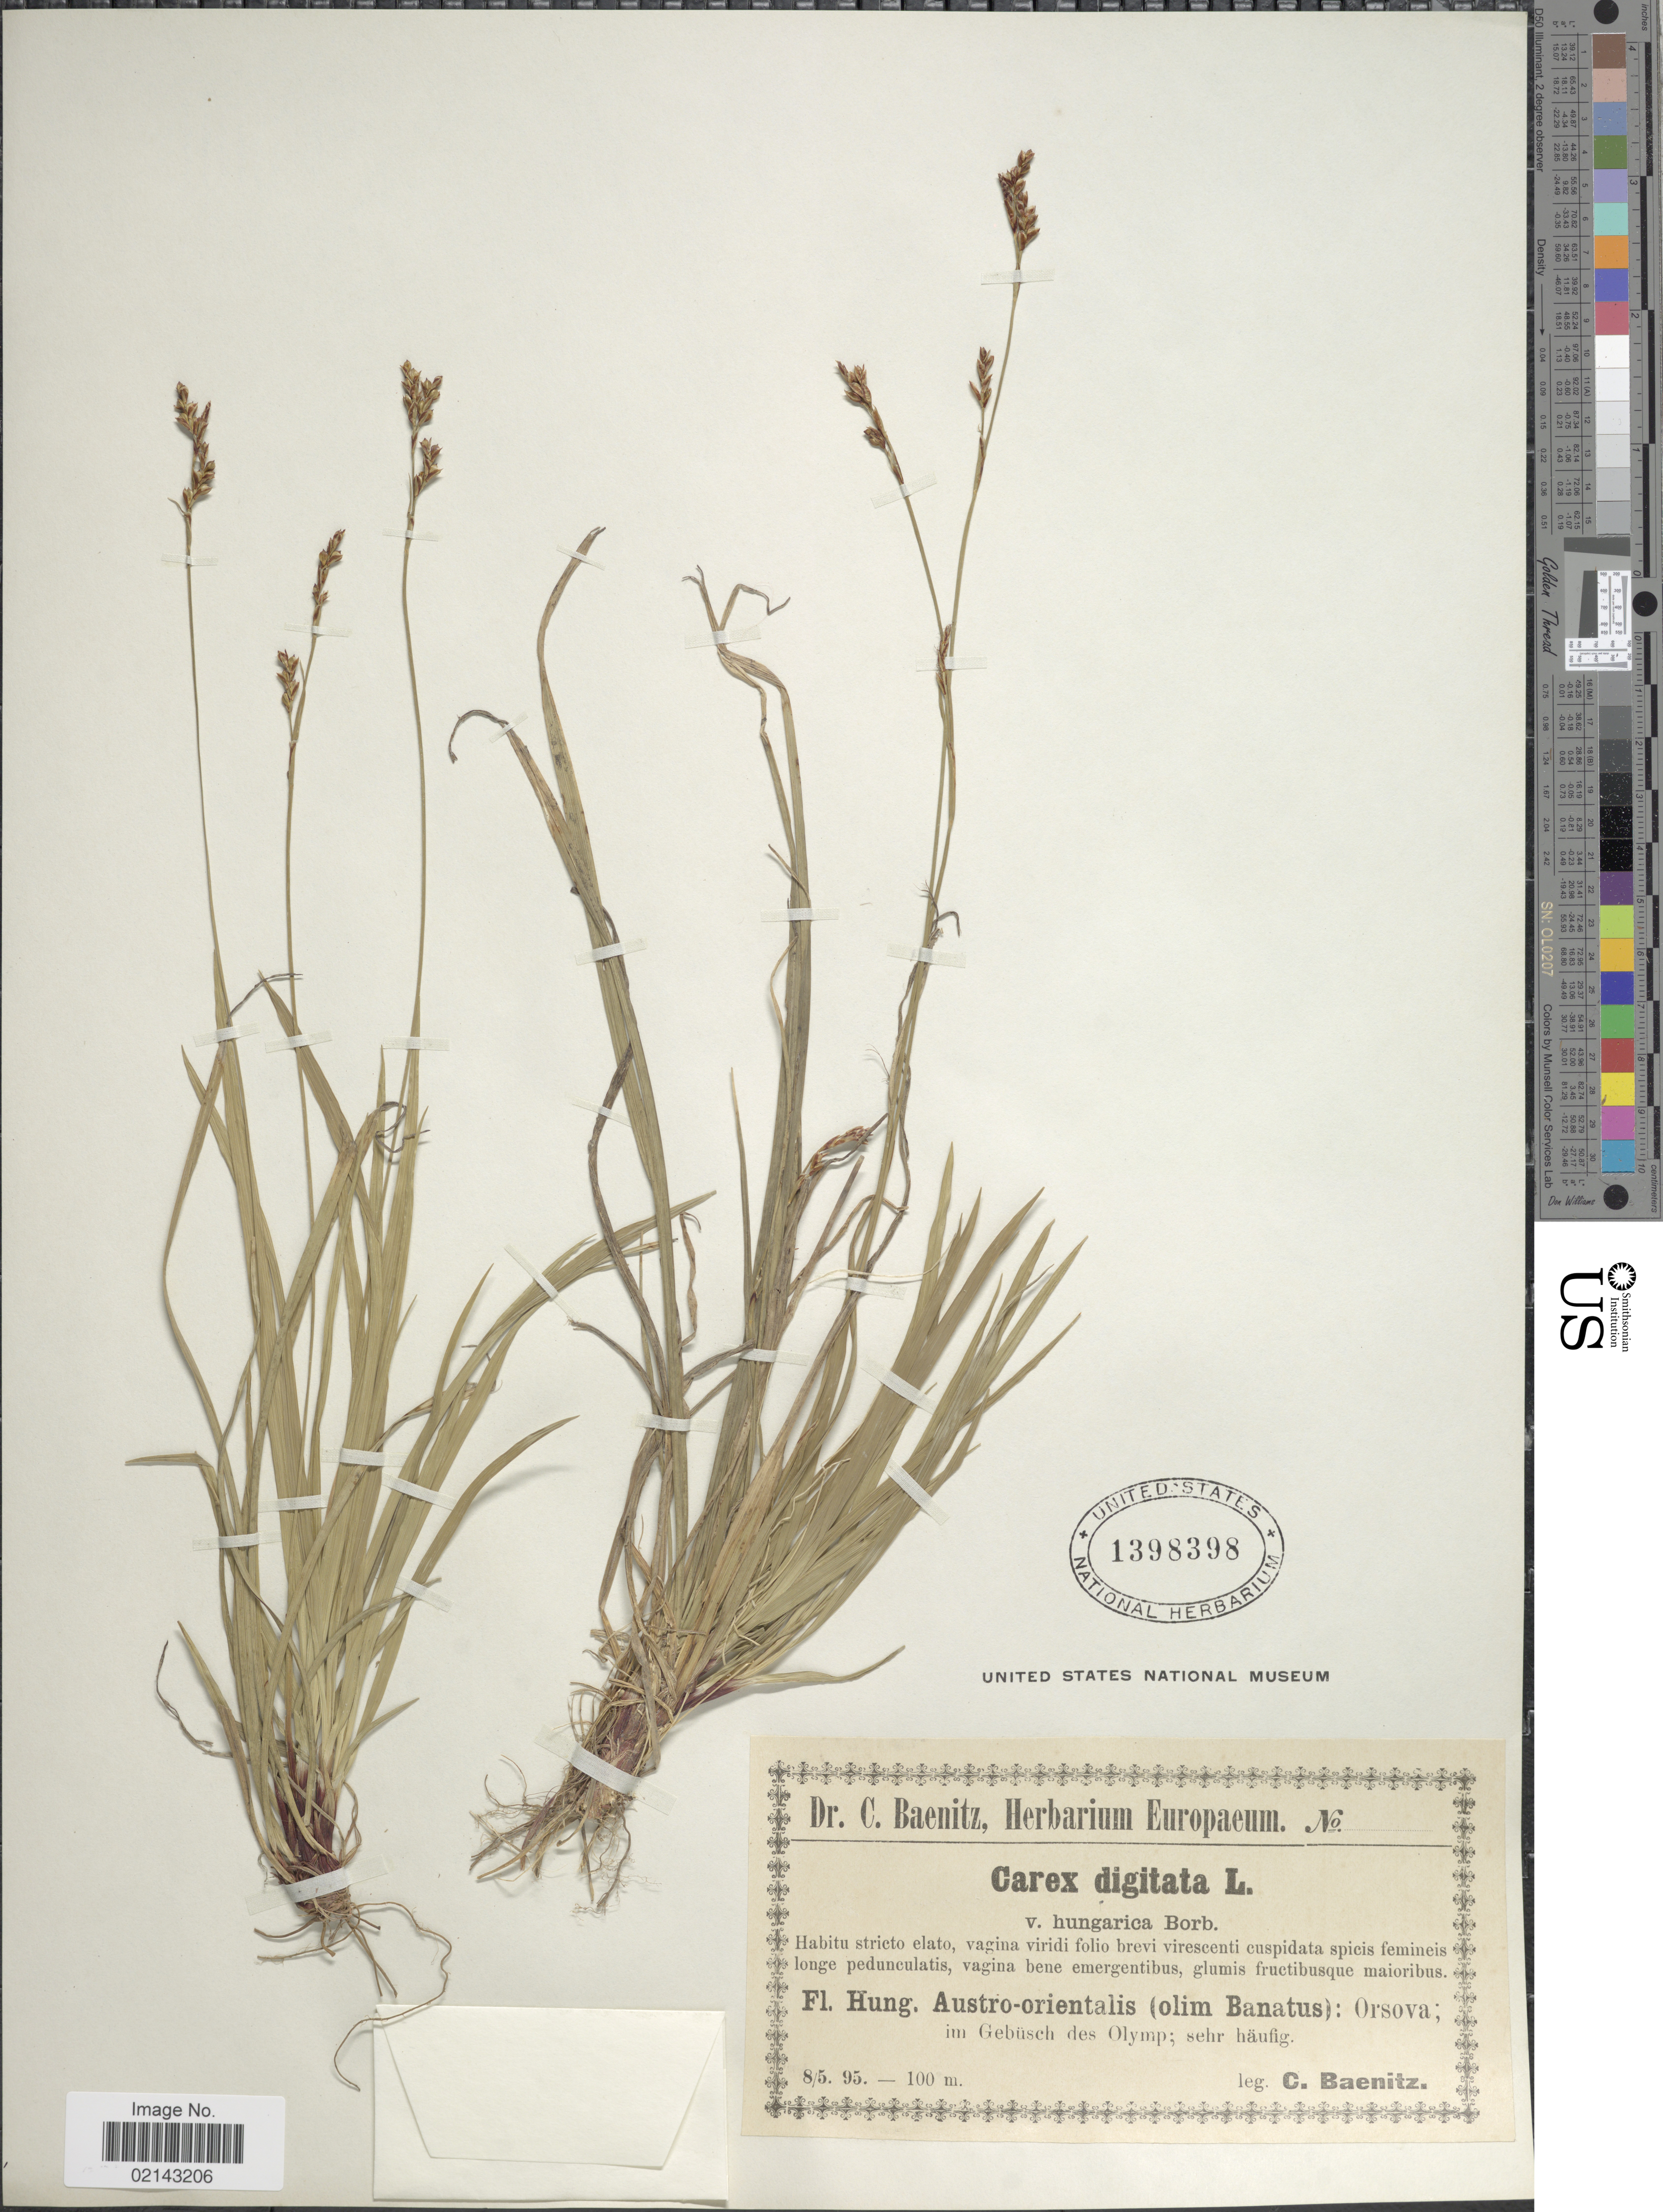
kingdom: Plantae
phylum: Tracheophyta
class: Liliopsida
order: Poales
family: Cyperaceae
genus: Carex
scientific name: Carex digitata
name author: L.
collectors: C. G. Baenitz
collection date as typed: Transcribed d/m/y: 8/5/95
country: Romania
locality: Hung. Austro-orientalis (olim Banatus): Orsova im Gebusch des Olymp; sehr haufig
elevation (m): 100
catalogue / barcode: US 1398398